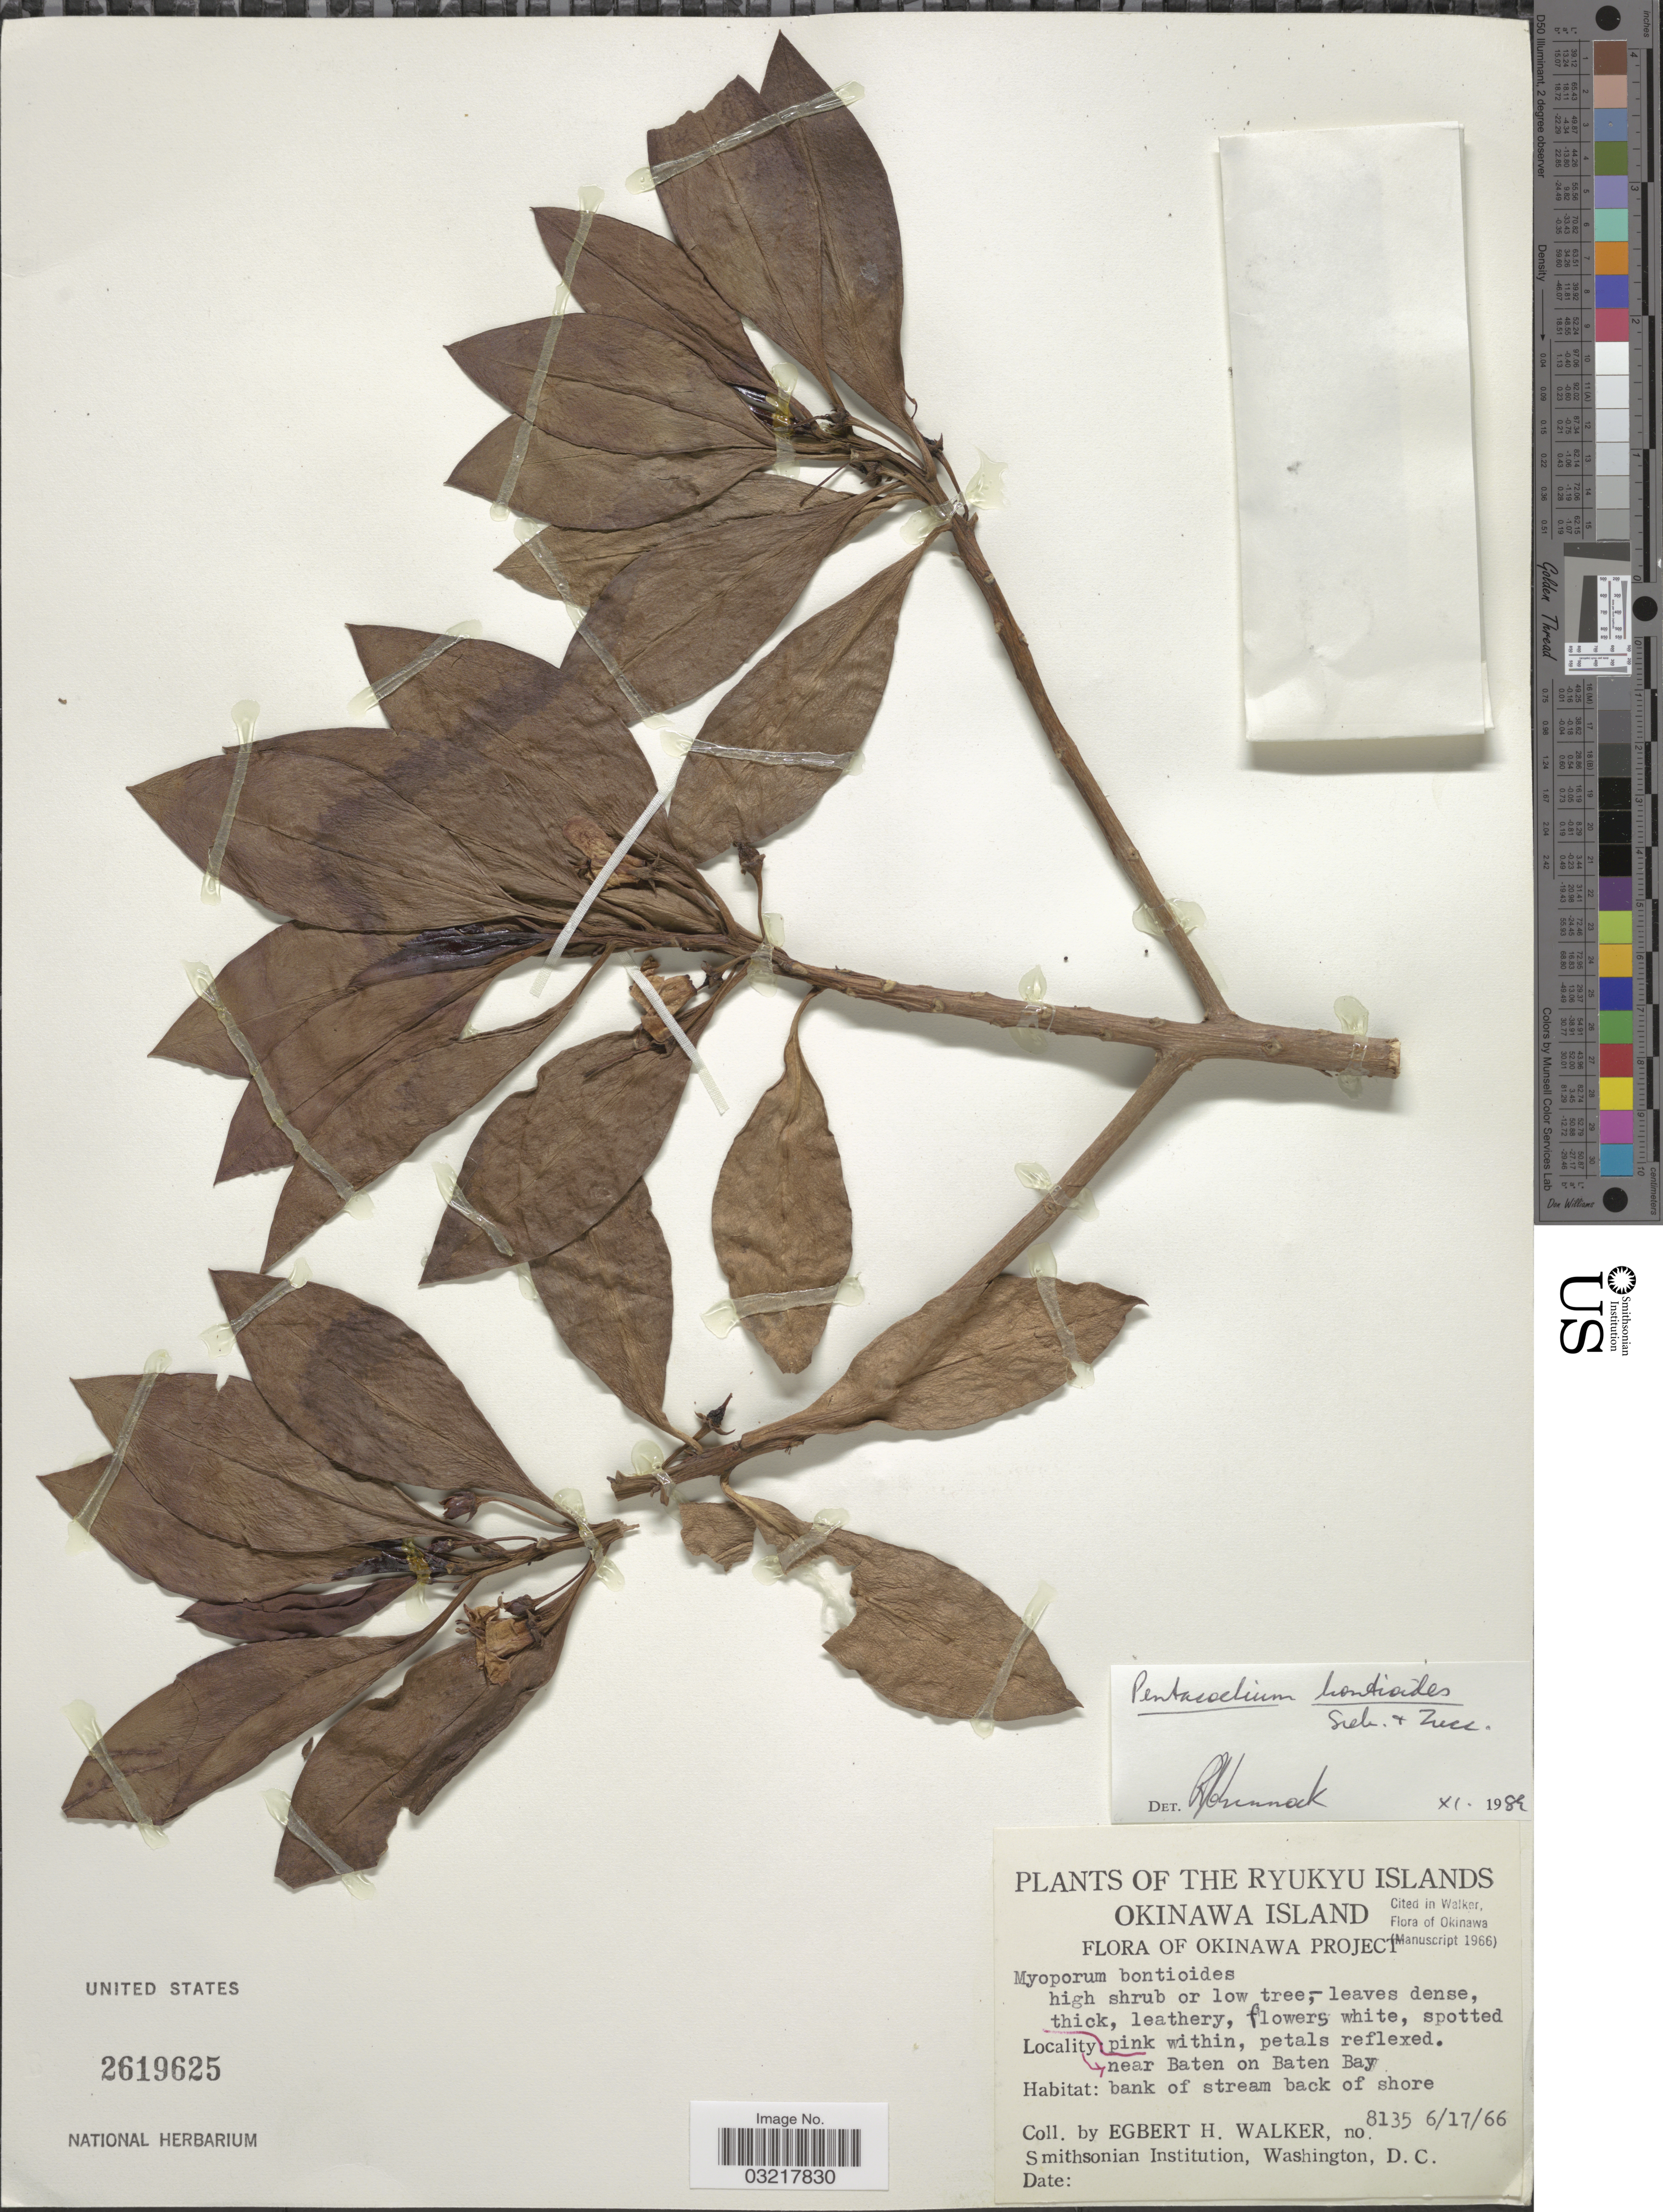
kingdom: Plantae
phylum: Tracheophyta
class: Magnoliopsida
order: Lamiales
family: Scrophulariaceae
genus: Pentacoelium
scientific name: Pentacoelium bontioides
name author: Siebold & Zucc.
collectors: E. H. Walker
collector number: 8135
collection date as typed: Transcribed d/m/y: 17/6/66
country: Japan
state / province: Okinawa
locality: The Ryukyu Islands. Okinawa Island. Near Baten on Baten Bay.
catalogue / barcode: US 2619625